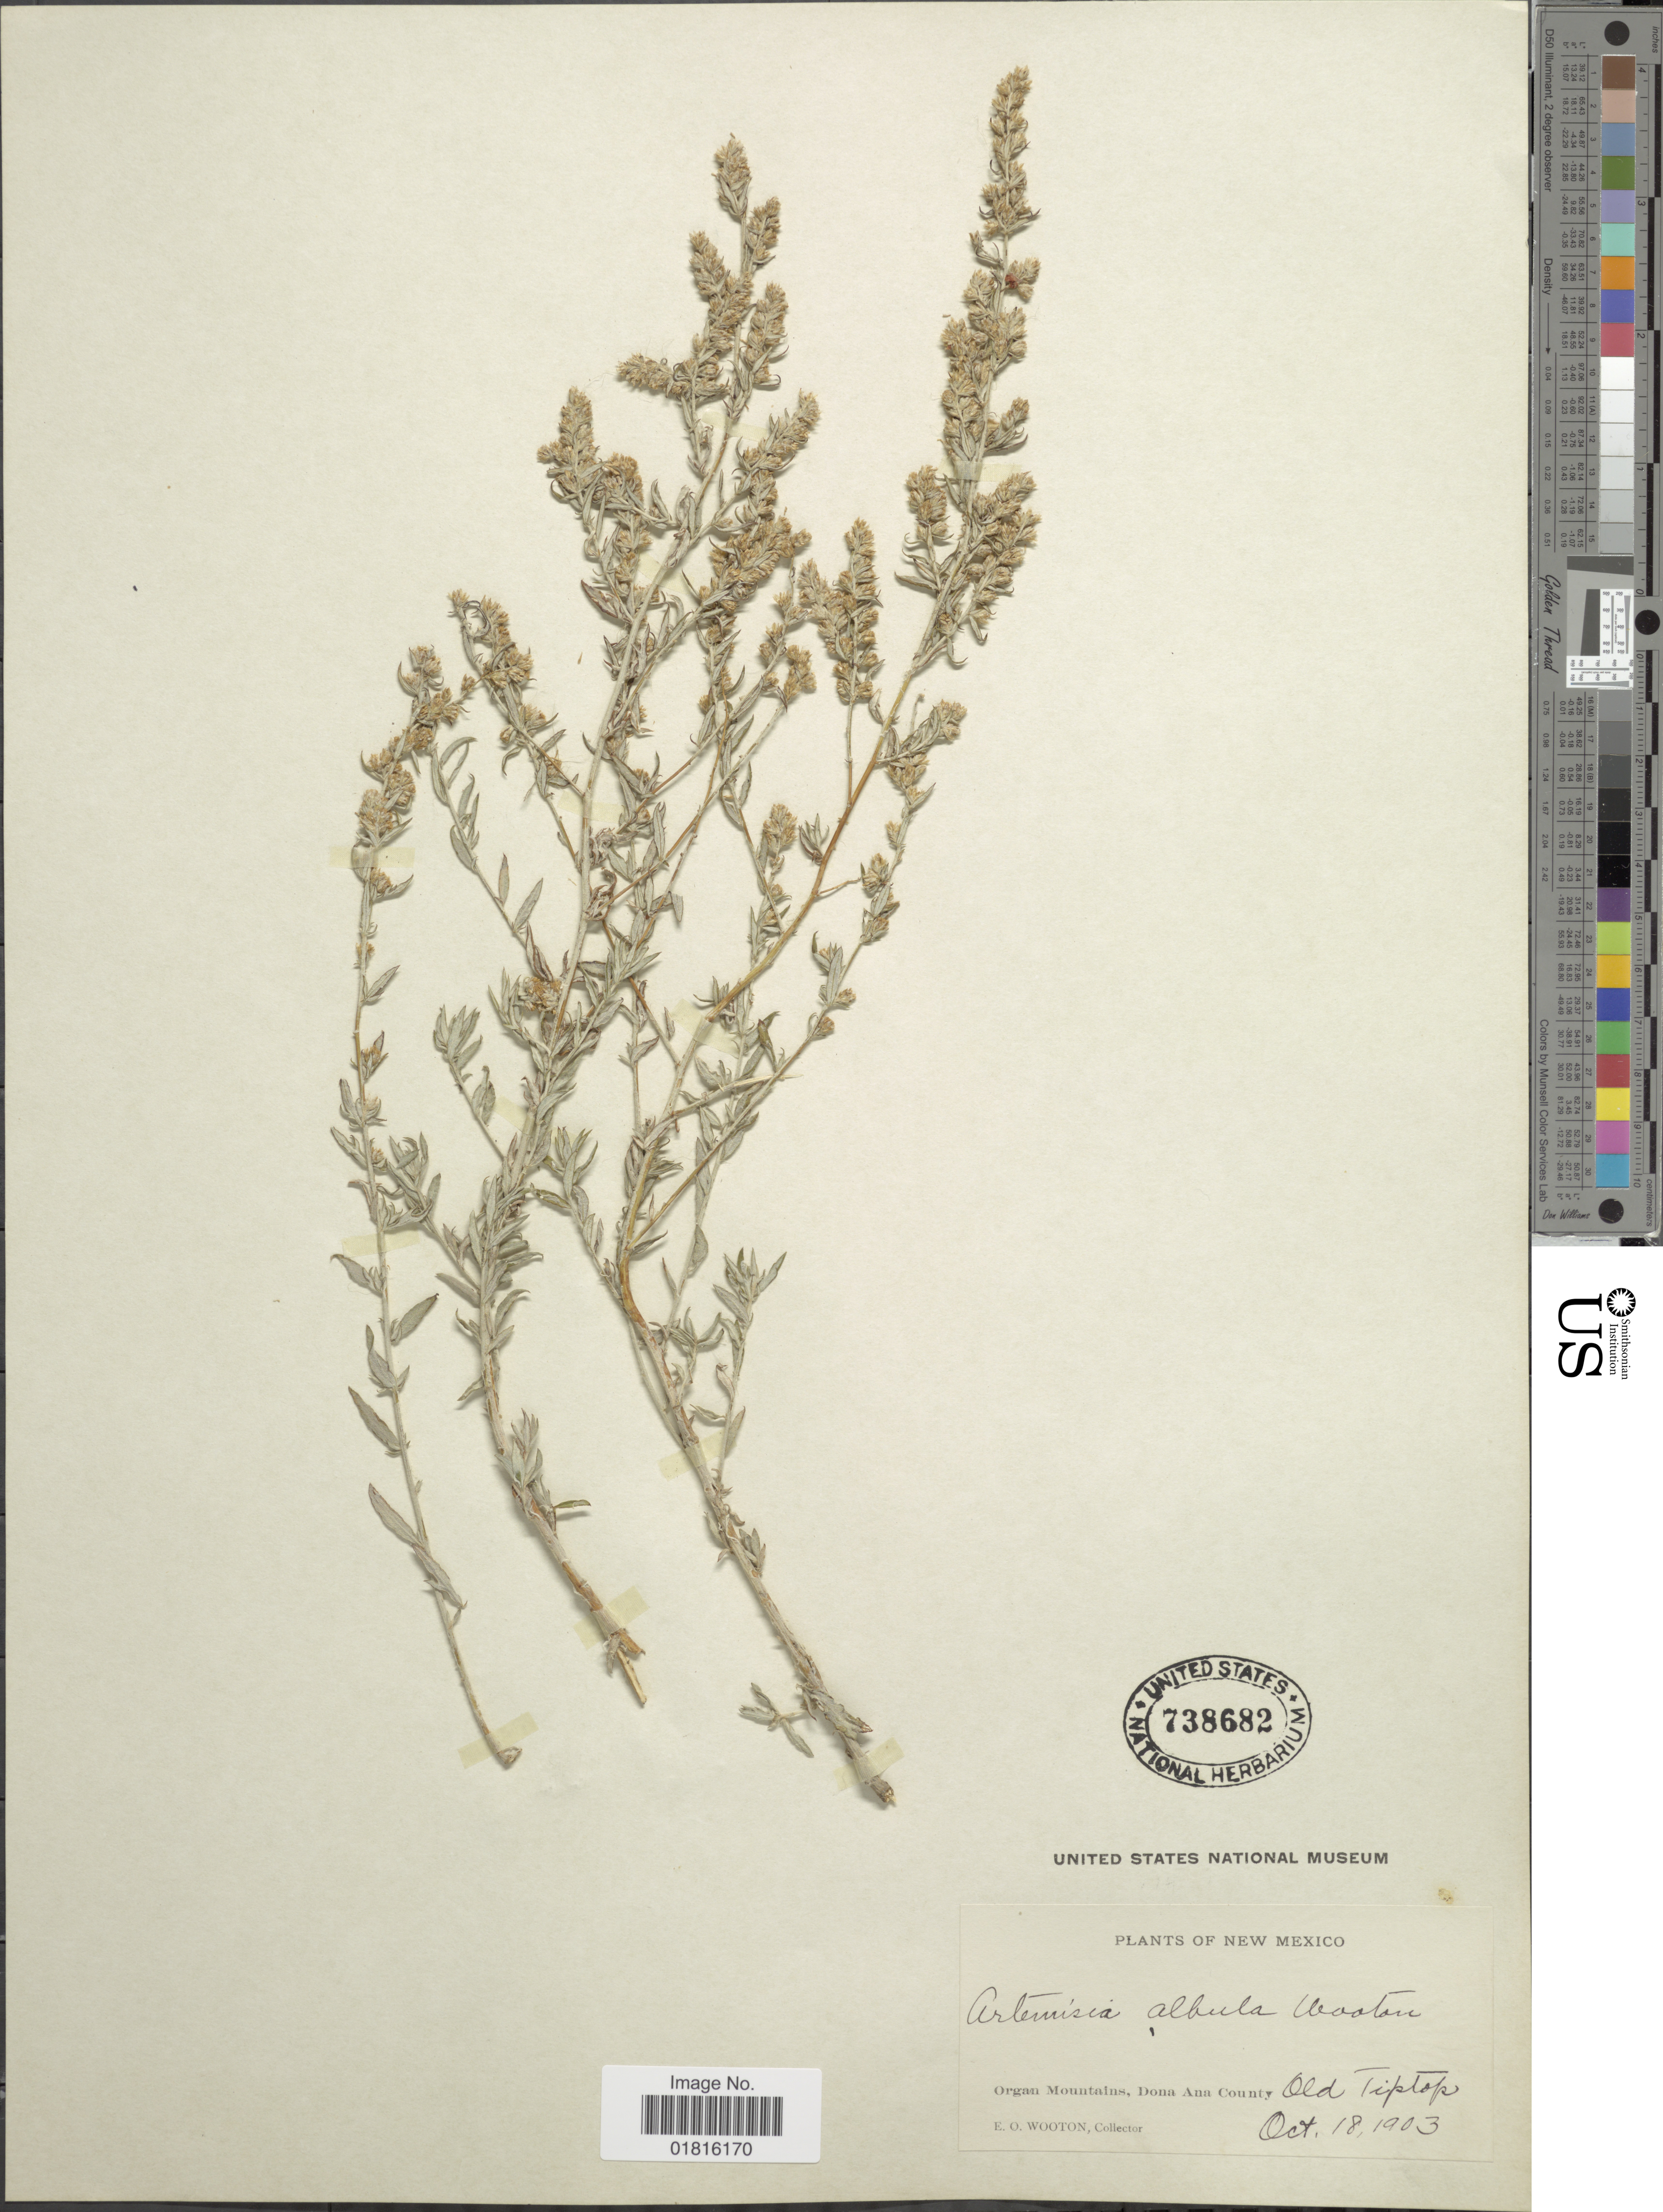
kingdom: Plantae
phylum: Tracheophyta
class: Magnoliopsida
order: Asterales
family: Asteraceae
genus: Artemisia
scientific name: Artemisia ludoviciana subsp. albula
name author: (Wooton) D.D. Keck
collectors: E. O. Wooton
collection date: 1903-10-18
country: United States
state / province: New Mexico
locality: Organ Mountains, Dona Ana County Old Tiptop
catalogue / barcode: US 738682